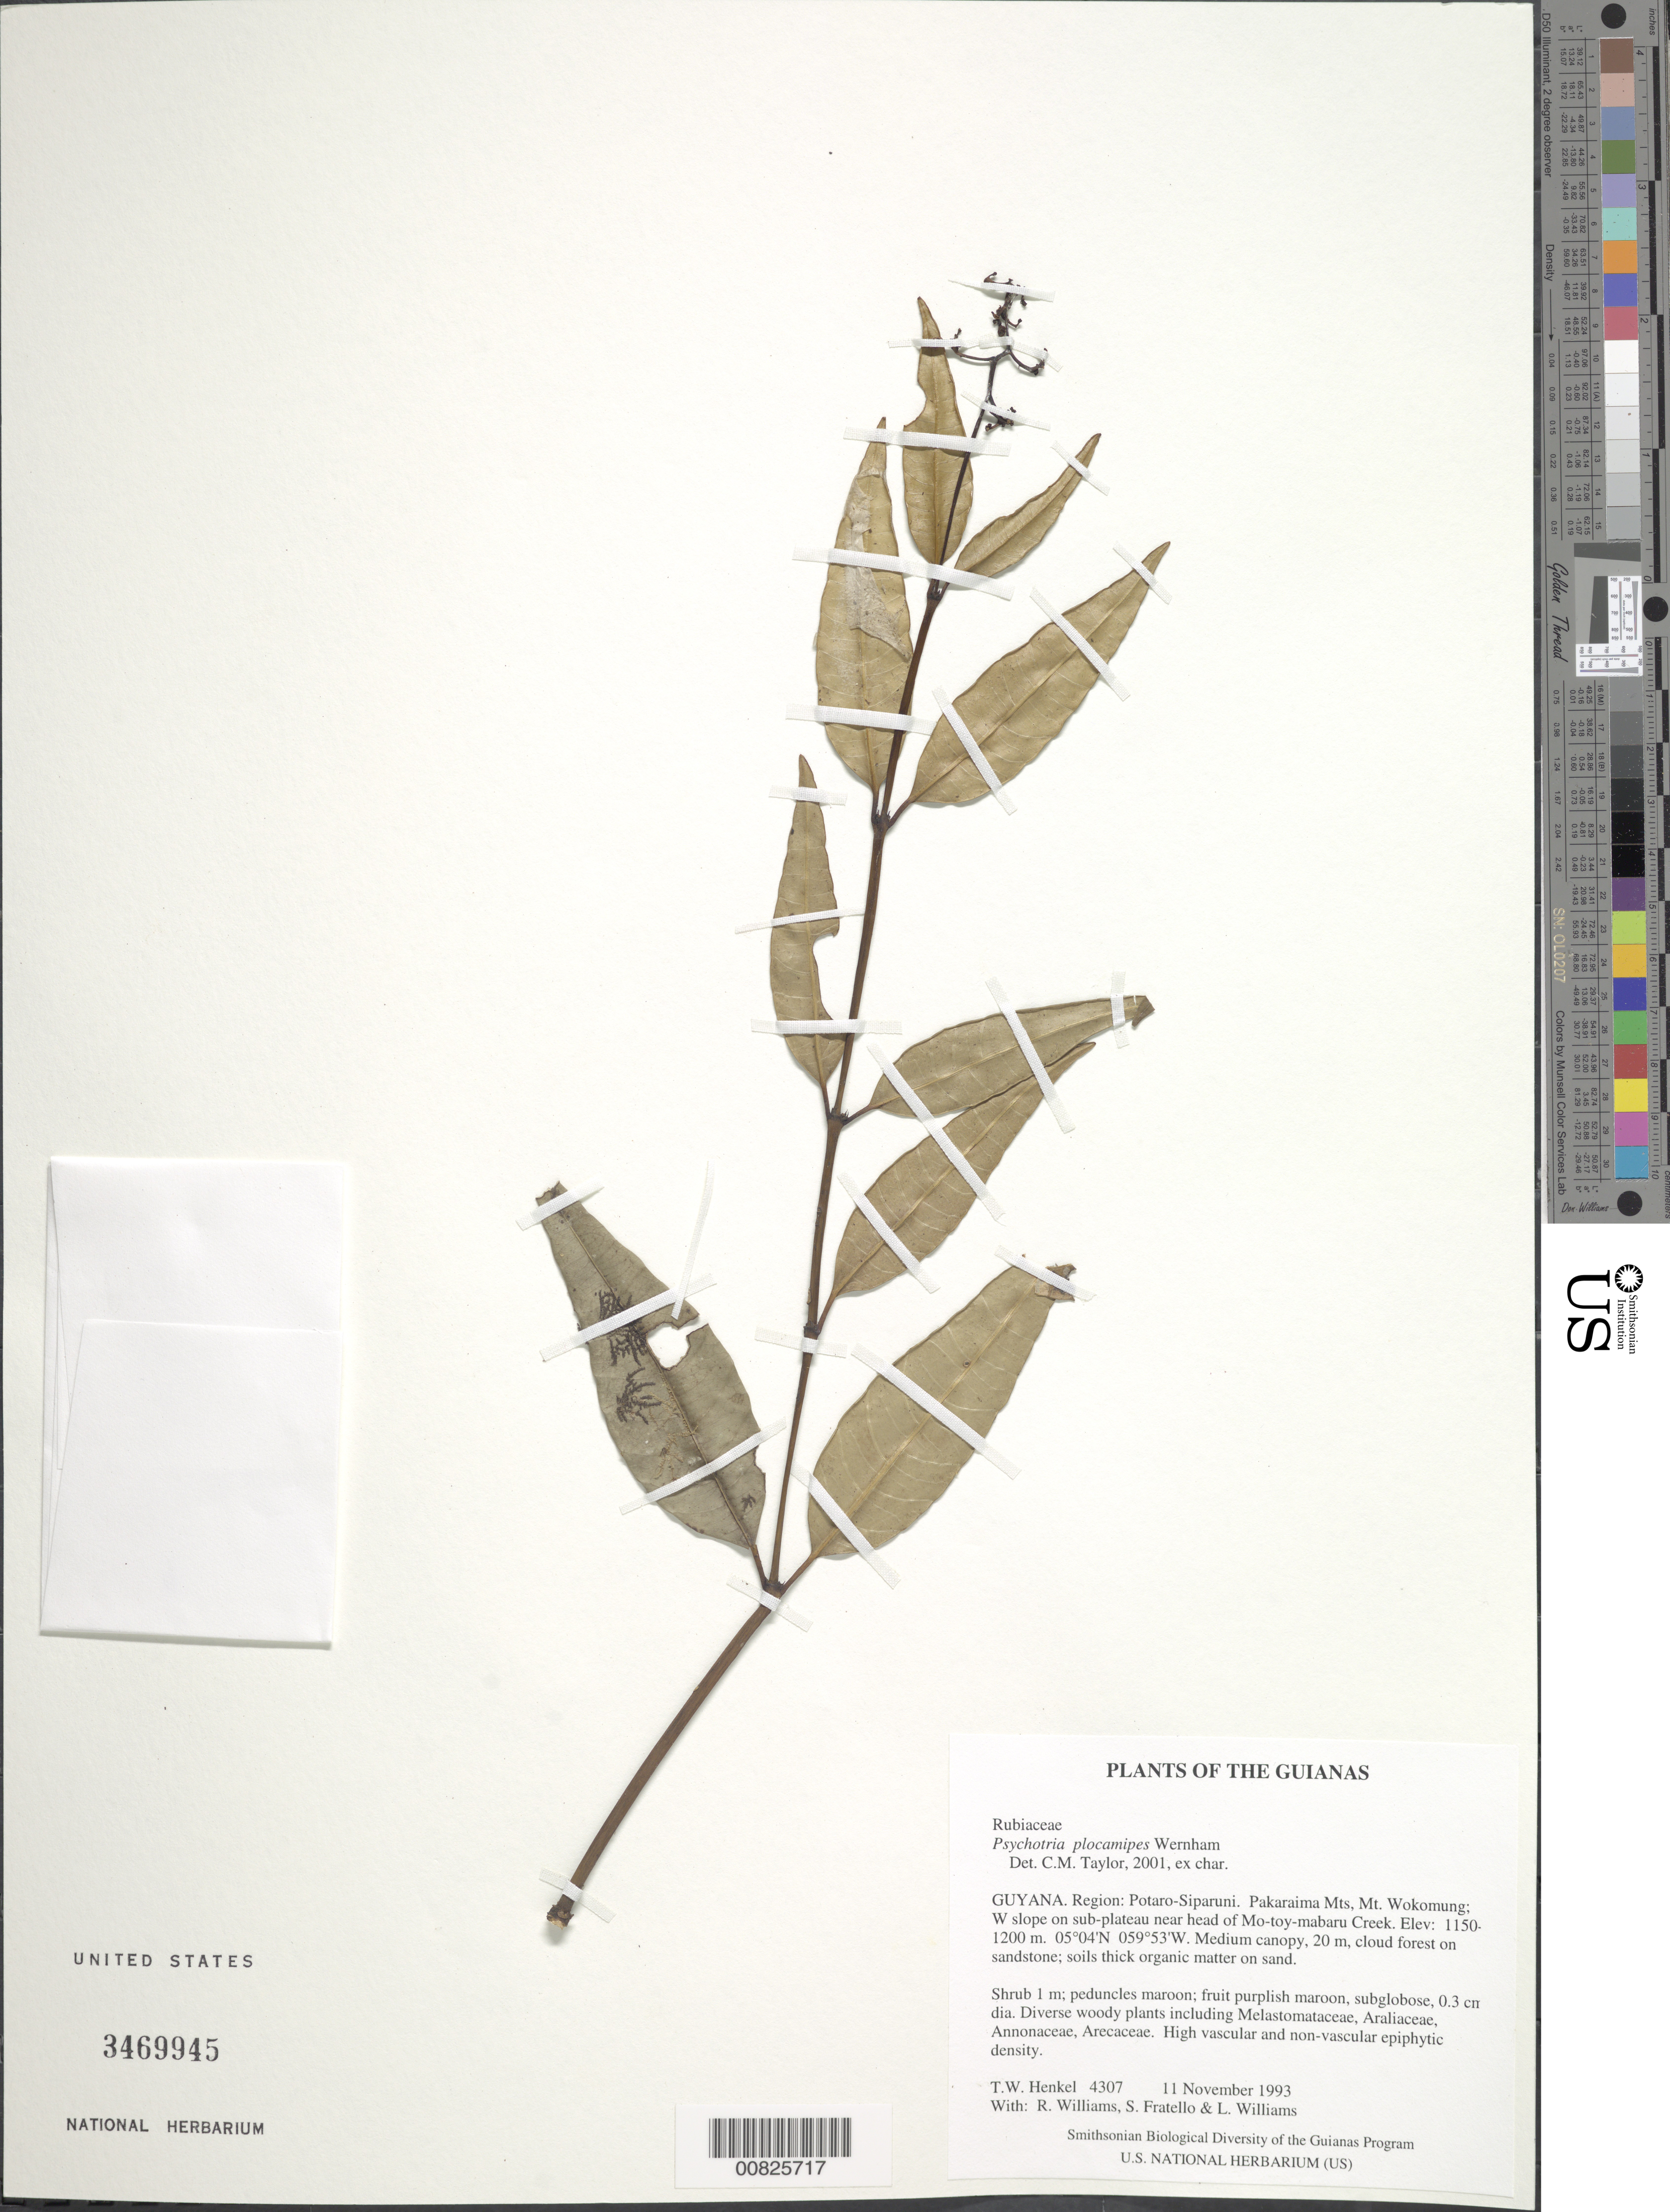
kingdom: Plantae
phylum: Tracheophyta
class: Magnoliopsida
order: Gentianales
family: Rubiaceae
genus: Palicourea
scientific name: Palicourea plocamipes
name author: (Wernham) Delprete & J.H. Kirkbr.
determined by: Kirkbride, J. H., Jr.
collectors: T. Henkel, R. Williams, S. Fratello & L. Williams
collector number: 4307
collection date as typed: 11 November 1993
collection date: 1993-11-11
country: Guyana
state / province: Potaro-Siparuni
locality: Pakaraima Mts, Mt. Wokomung; W slope on sub-plateau near head of Mo-toy-mabaru Creek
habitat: Medium canopy, 20 m, cloud forest on sandstone; soils thick organic matter on sand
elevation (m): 1150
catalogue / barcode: US 3469945